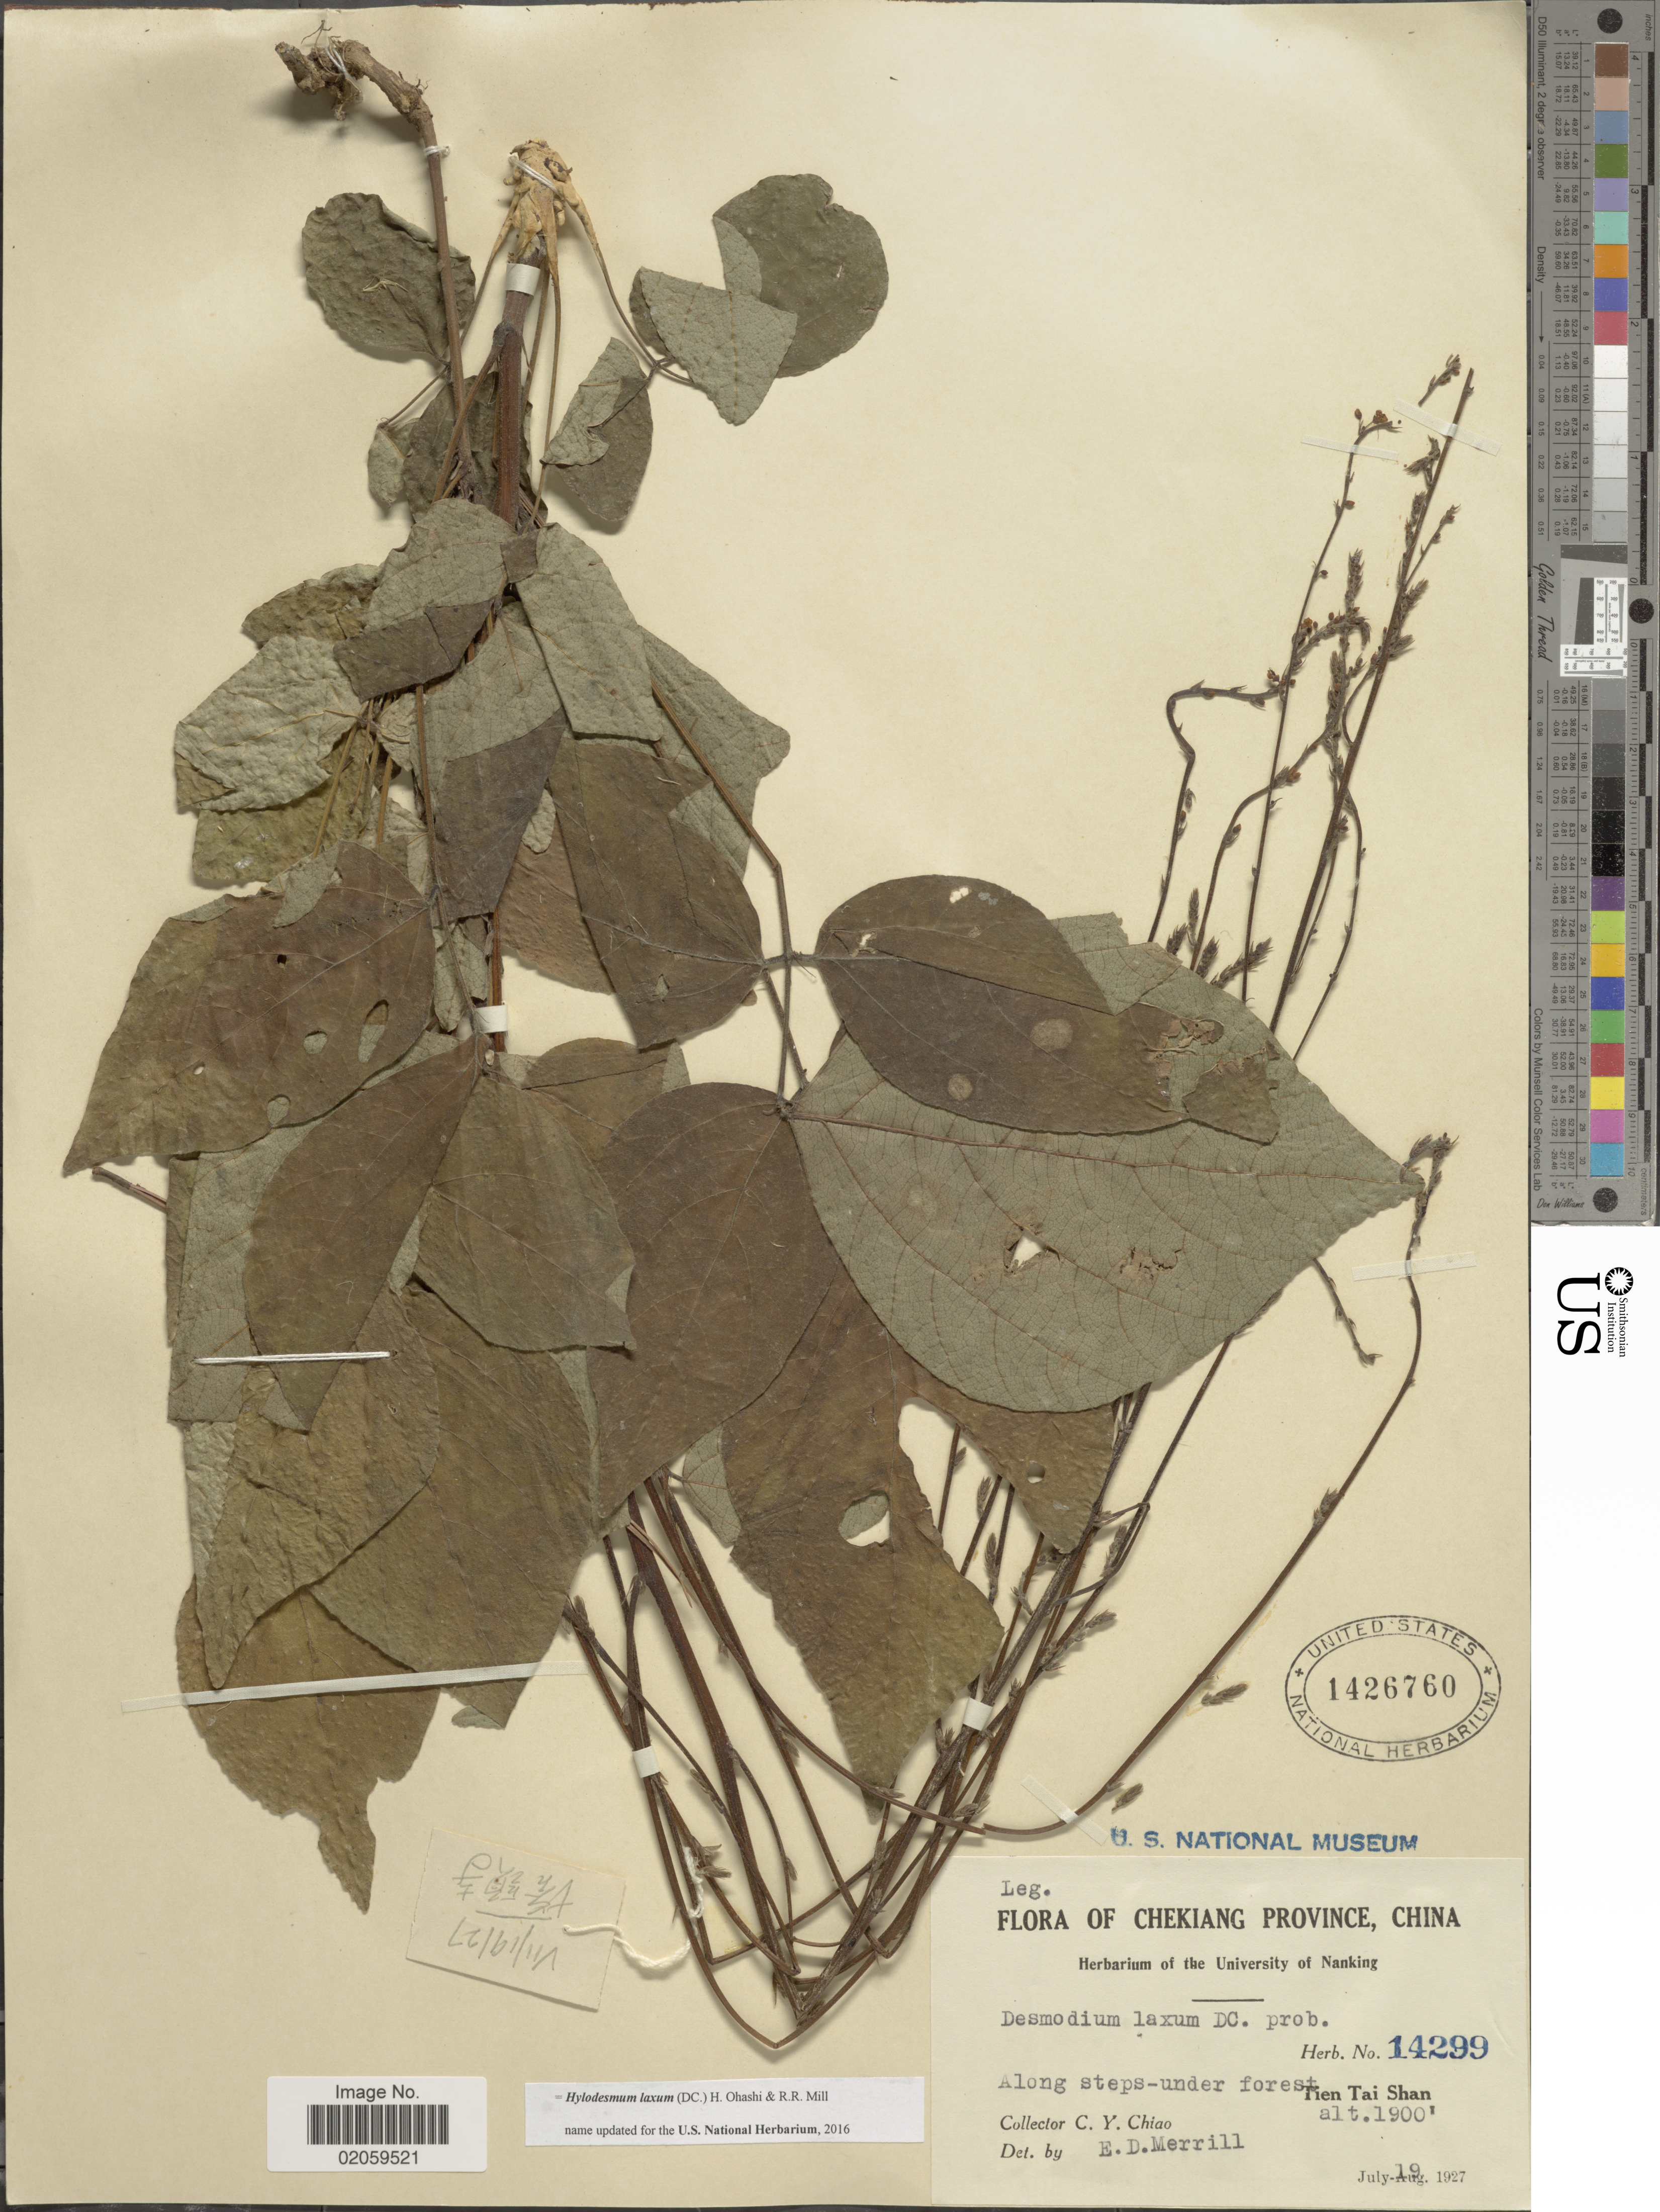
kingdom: Plantae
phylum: Tracheophyta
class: Magnoliopsida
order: Fabales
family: Fabaceae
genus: Hylodesmum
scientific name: Hylodesmum laxum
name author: (DC.) H. Ohashi & R.R. Mill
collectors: C. Y. Chiao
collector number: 14299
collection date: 1927-07-19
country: China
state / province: Zhejiang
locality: Chekiang Province, Tien Tai Shan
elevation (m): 579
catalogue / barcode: US 1426760